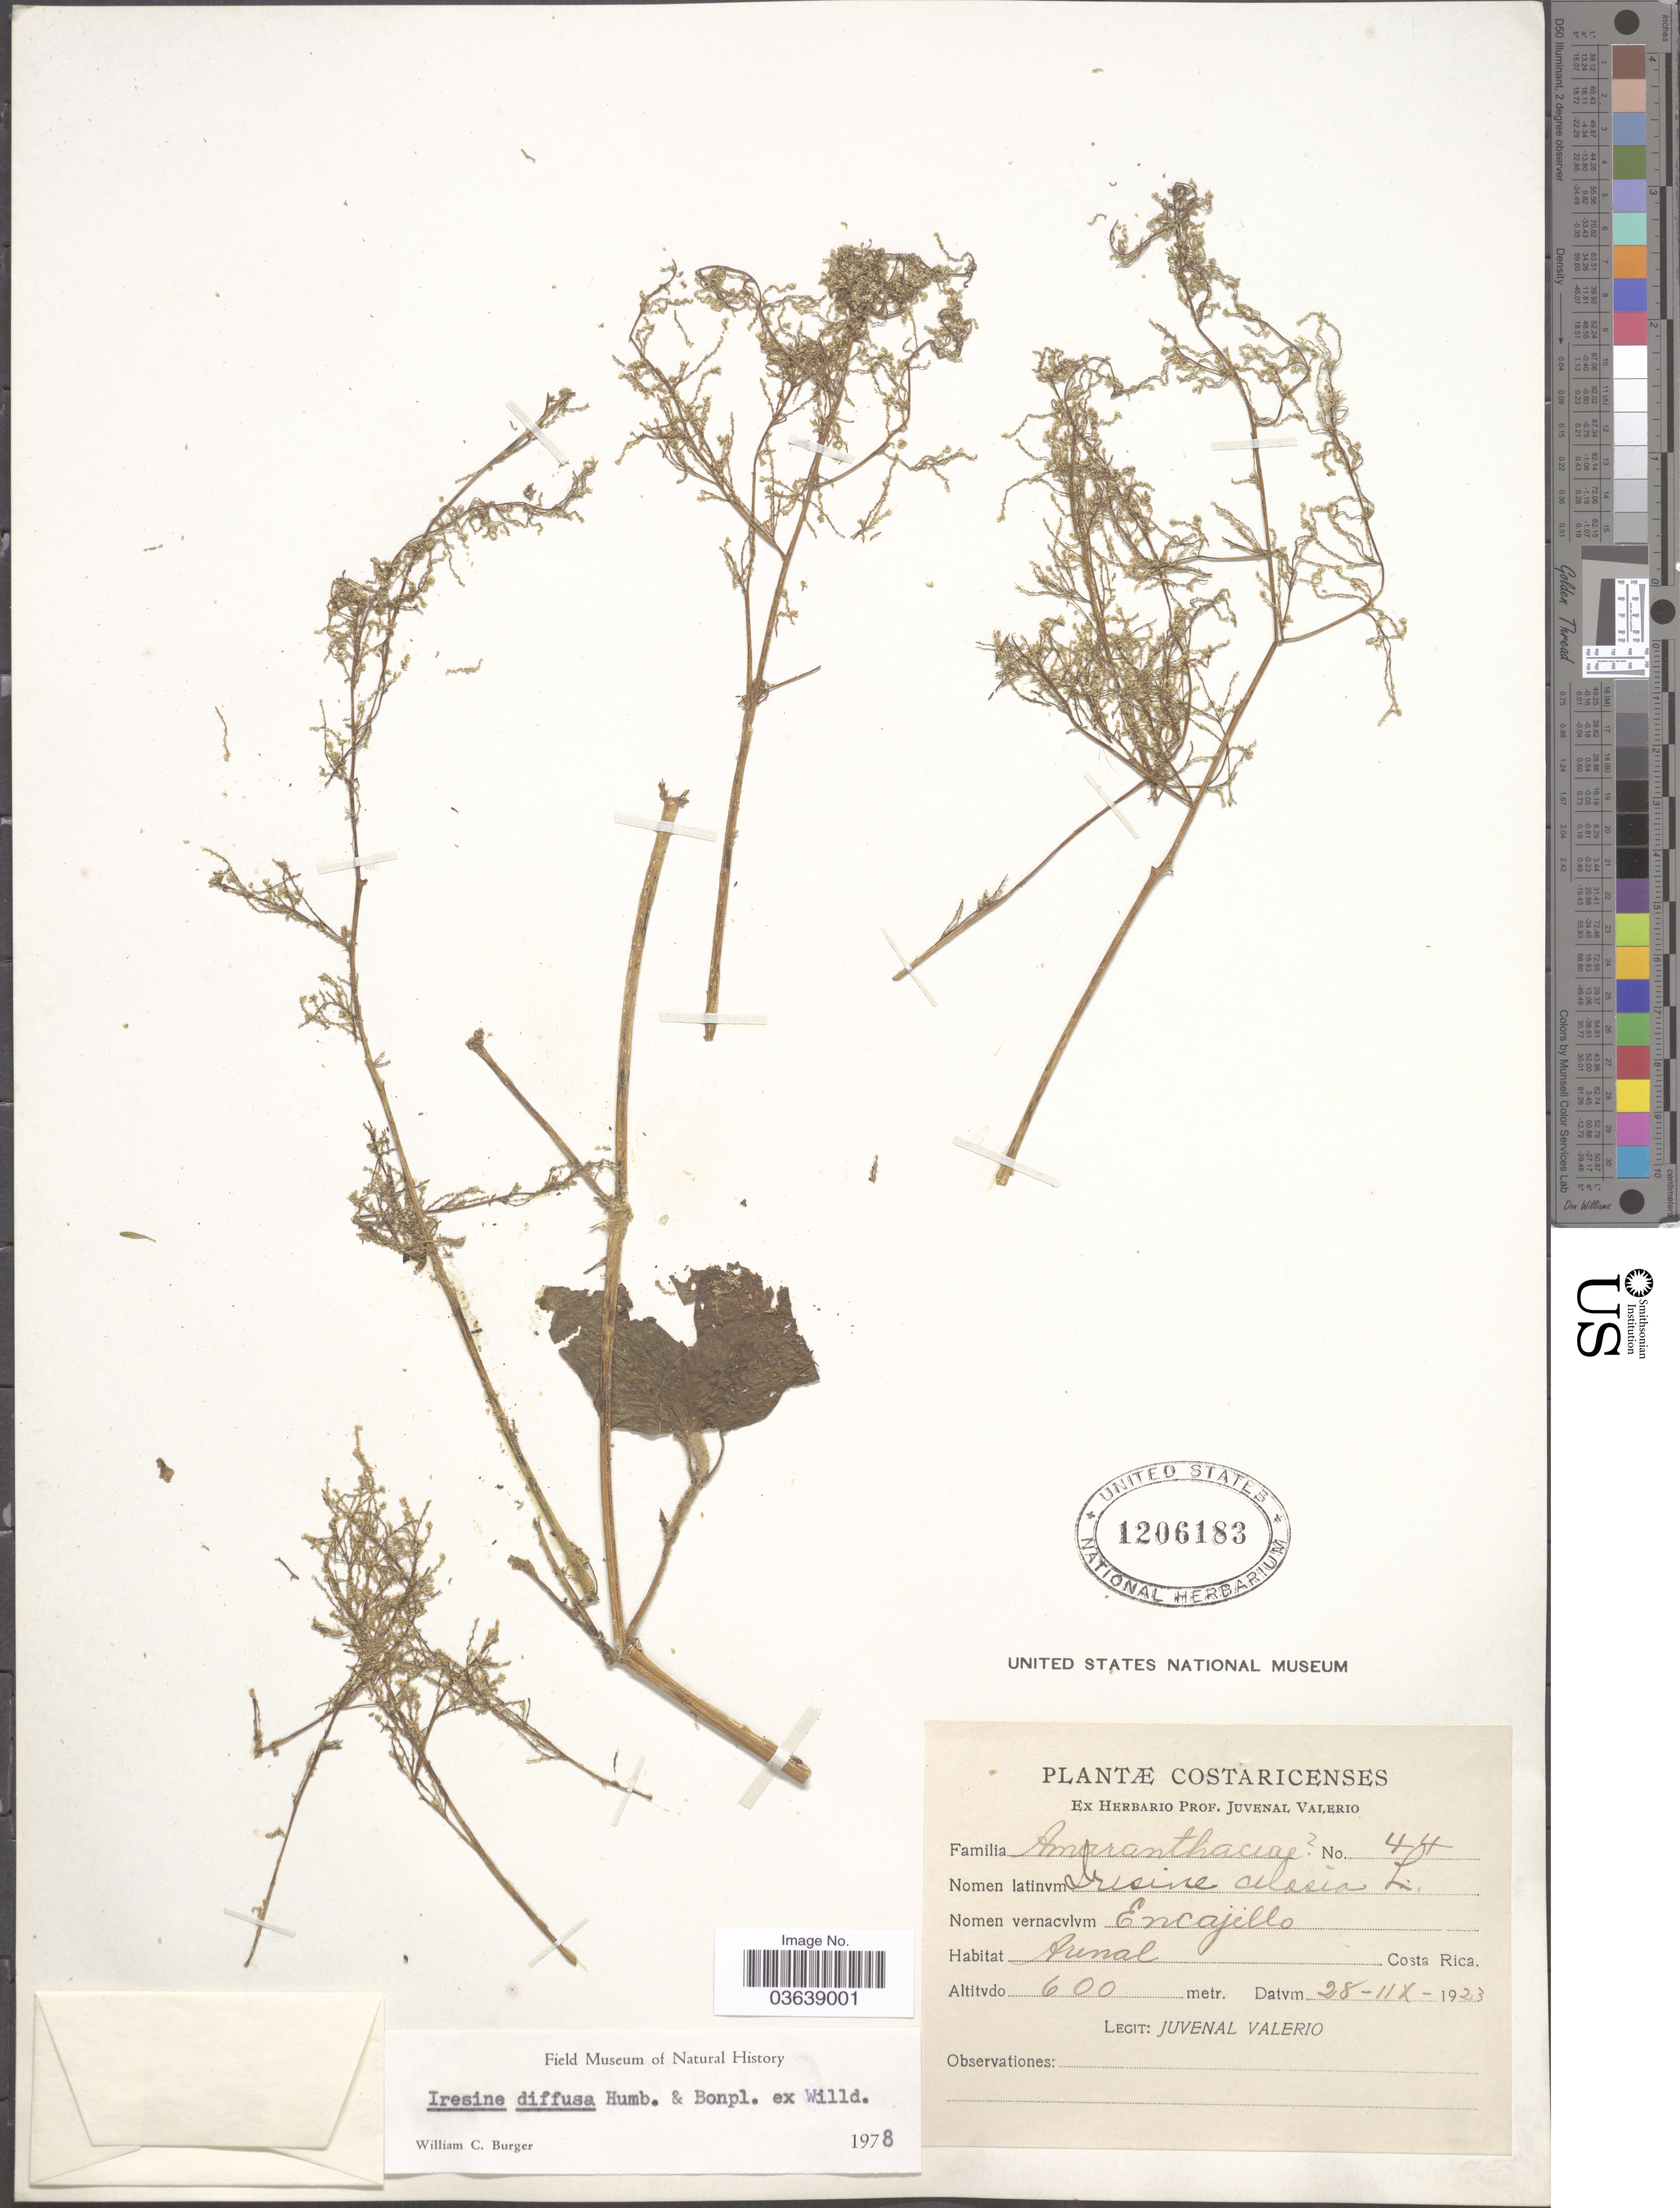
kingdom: Plantae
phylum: Tracheophyta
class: Magnoliopsida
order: Caryophyllales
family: Amaranthaceae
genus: Iresine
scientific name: Iresine celosia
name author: L.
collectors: J. Valerio R.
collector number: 44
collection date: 1923-08-28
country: Costa Rica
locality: Arenal.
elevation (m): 600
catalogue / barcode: US 1206183